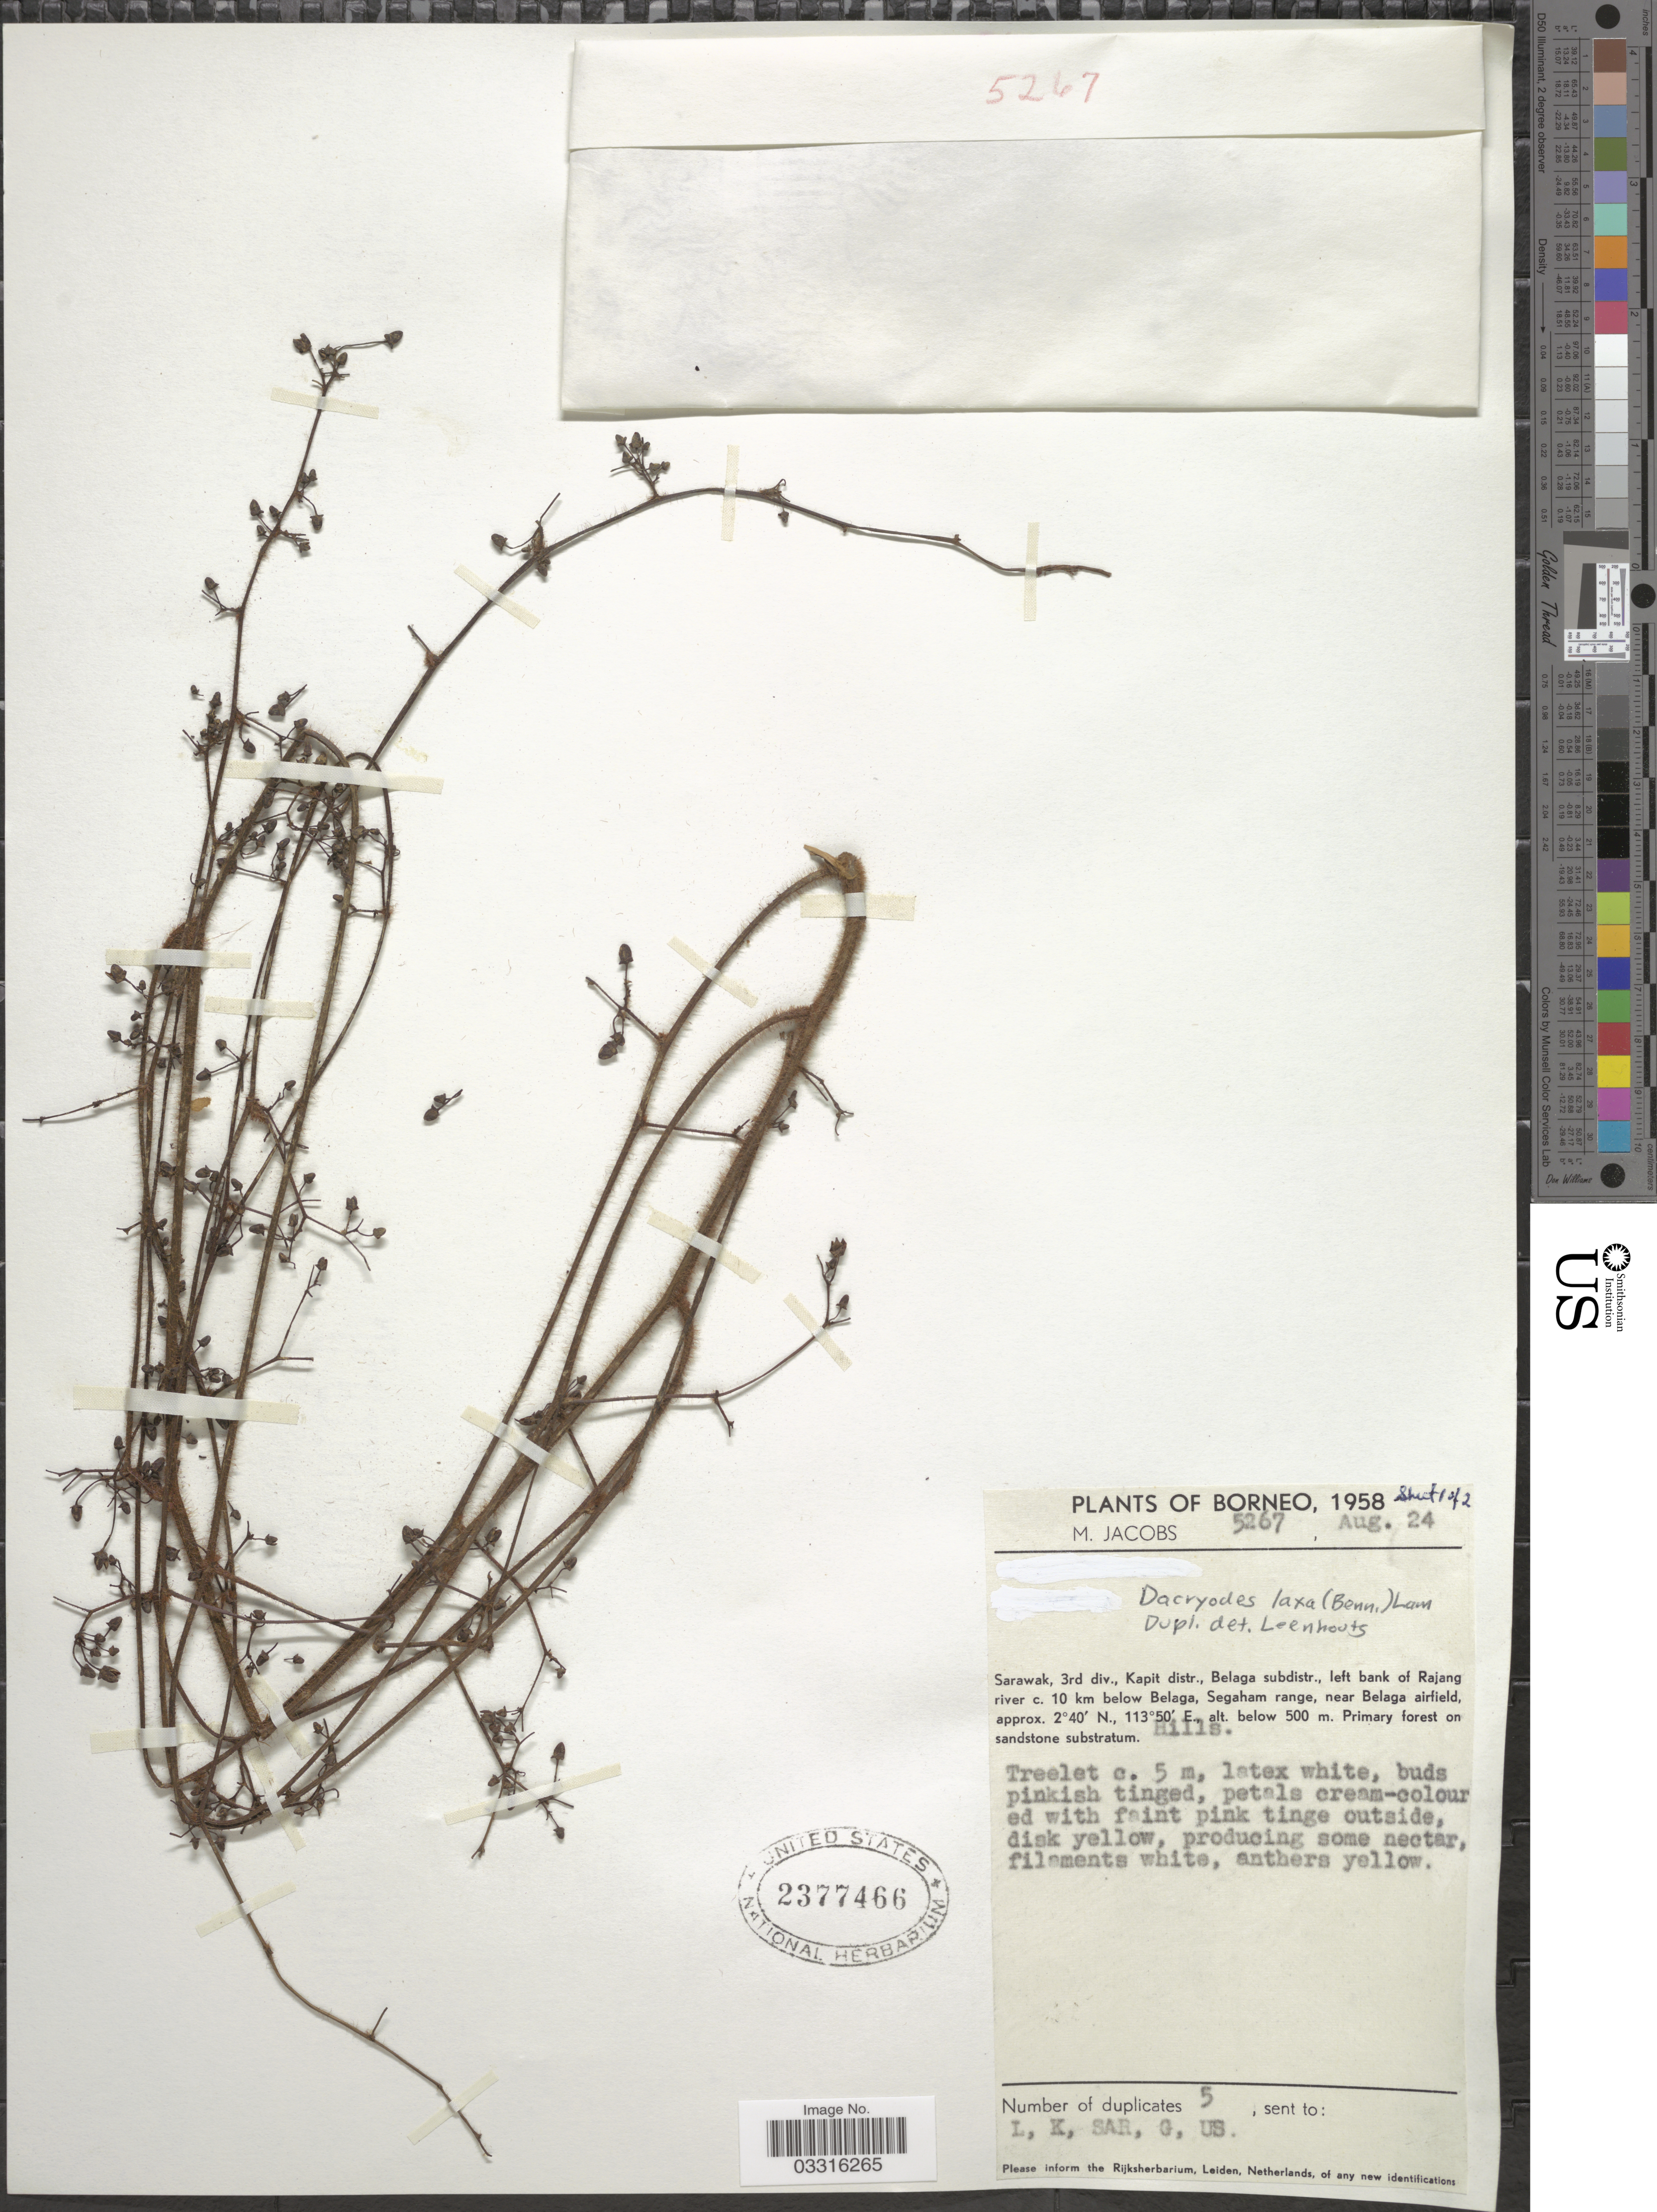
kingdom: Plantae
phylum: Tracheophyta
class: Magnoliopsida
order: Sapindales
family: Burseraceae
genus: Dacryodes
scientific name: Dacryodes laxa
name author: (A.W. Benn.) H.J. Lam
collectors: M. Jacobs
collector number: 5267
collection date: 1958-08-24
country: Malaysia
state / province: Sarawak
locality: Borneo, 3rd div., Kapit distr., Belaga subdistr., left bank of Rajang river c. 10 km below Belaga, Segaham range, near Belaga airfield.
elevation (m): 500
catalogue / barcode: US 2377466